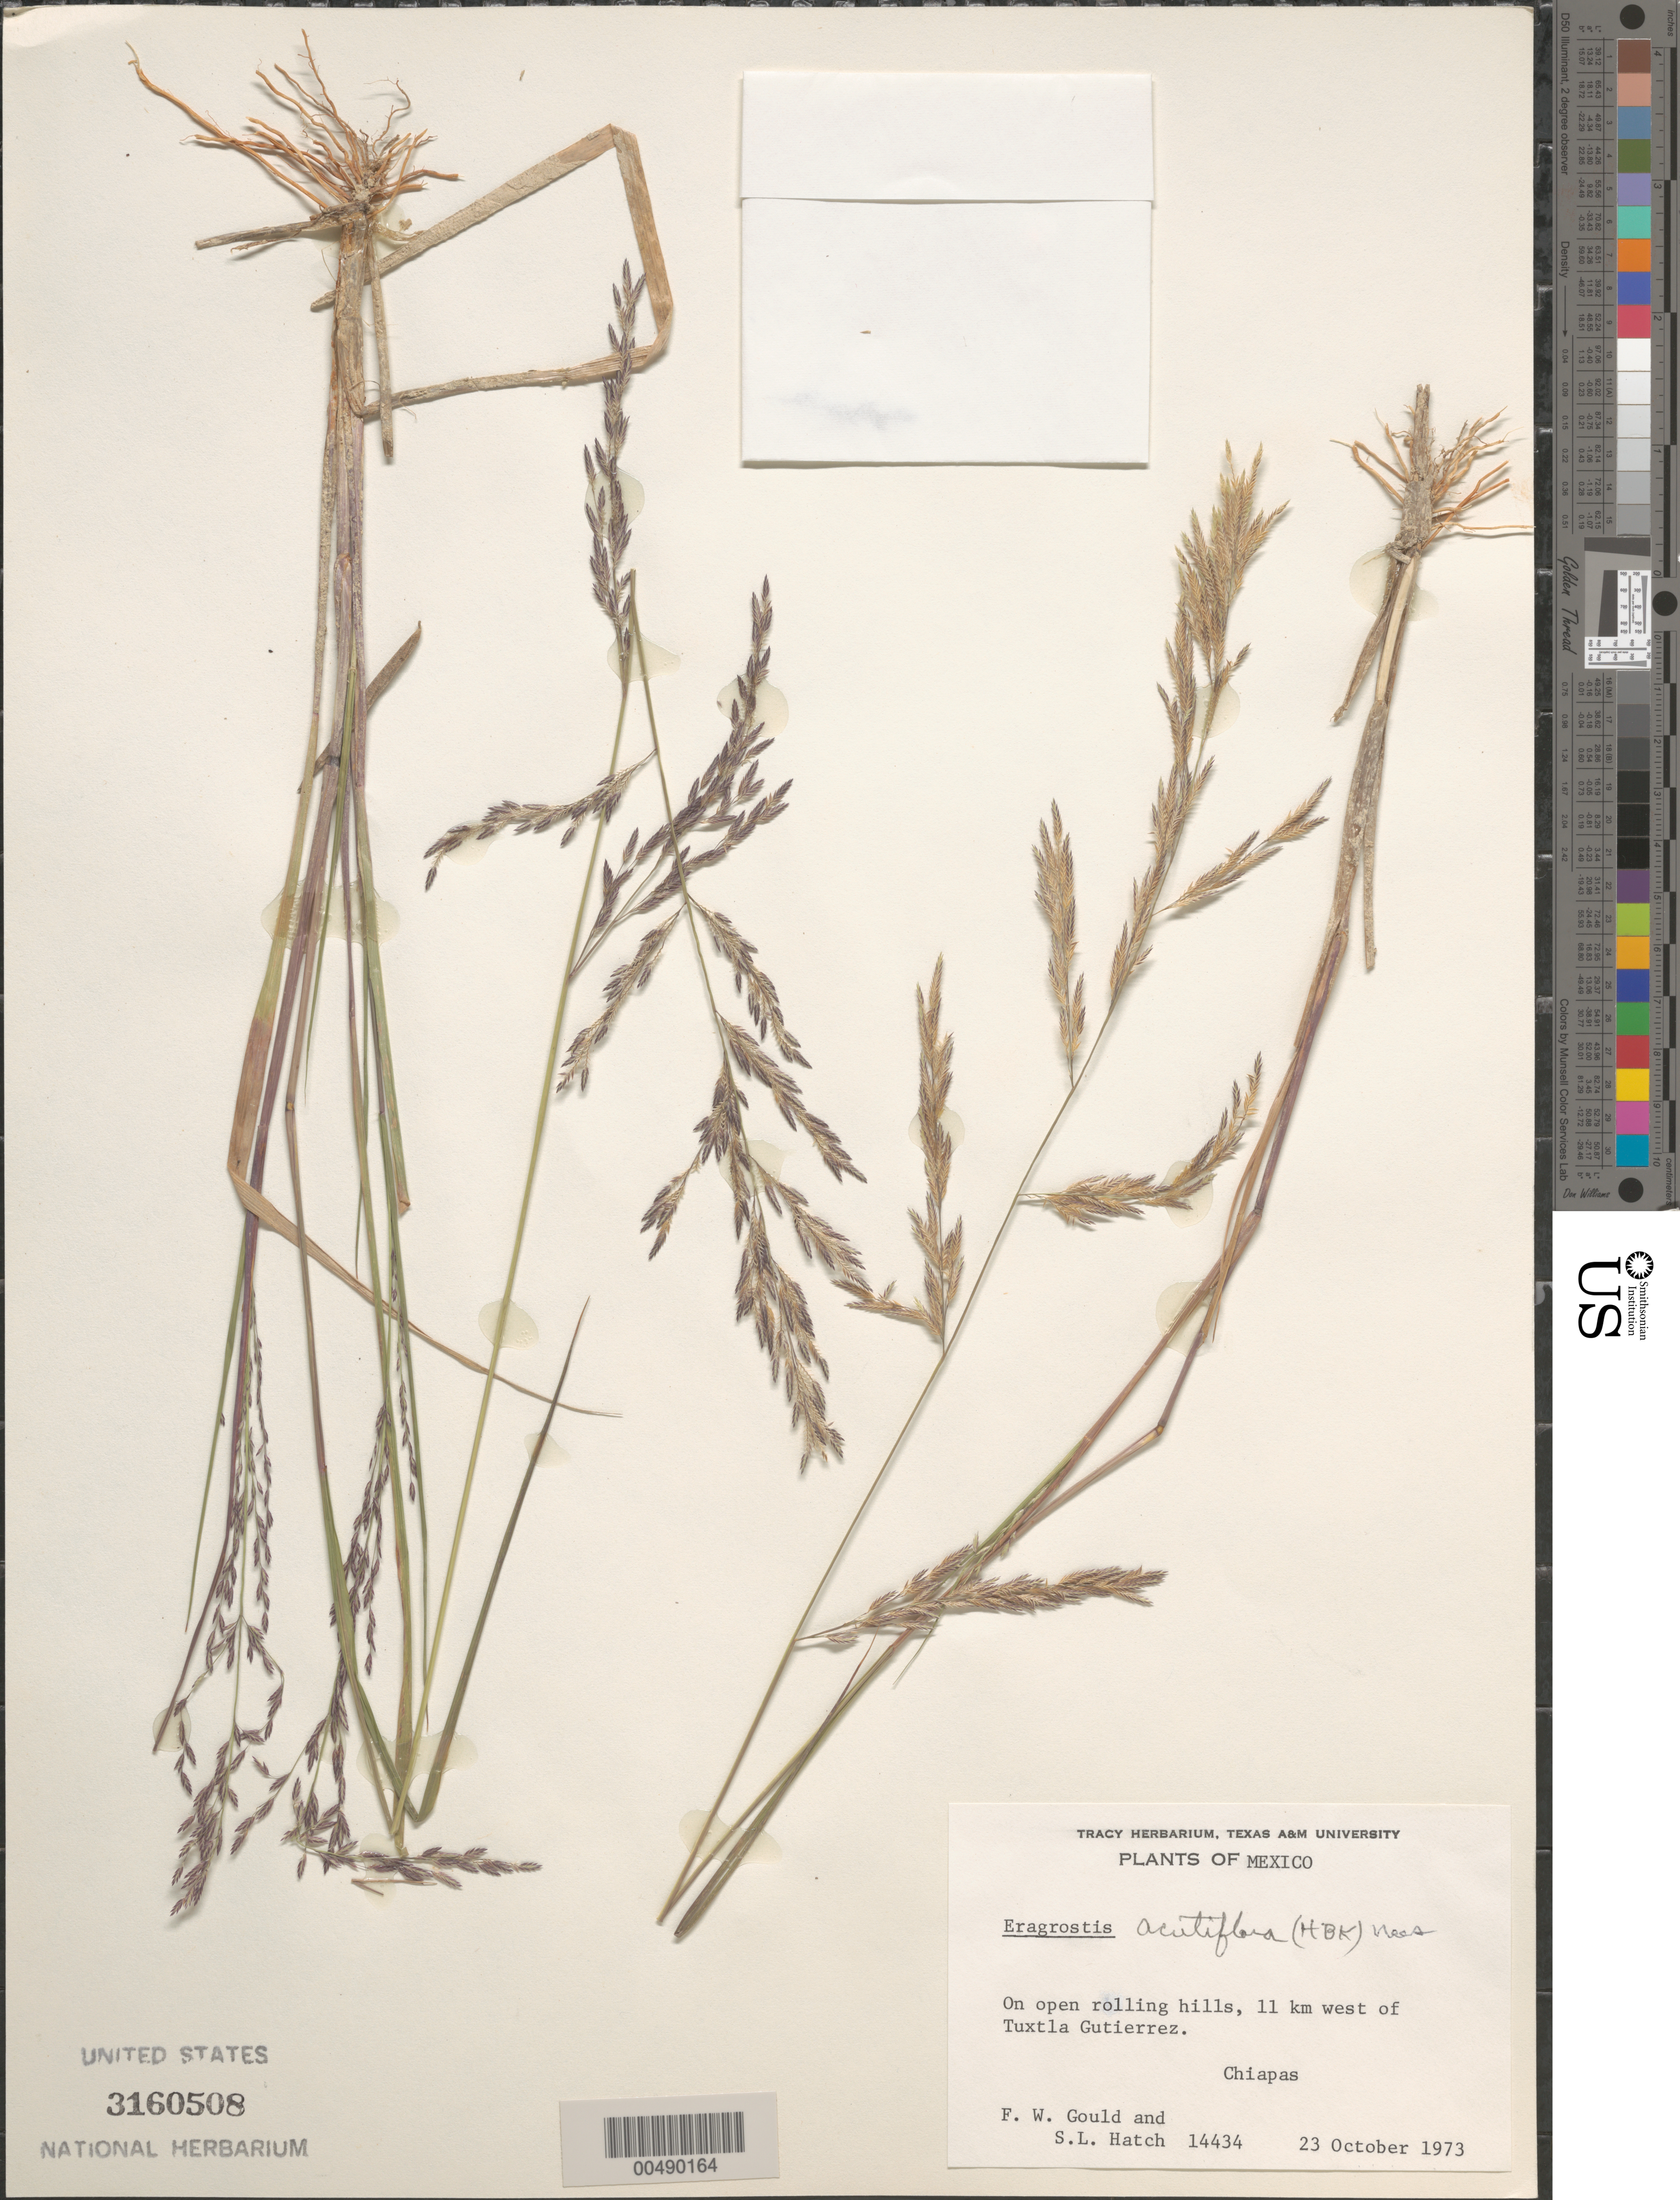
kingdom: Plantae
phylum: Tracheophyta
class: Liliopsida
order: Poales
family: Poaceae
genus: Eragrostis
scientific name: Eragrostis acutiflora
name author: (Kunth) Nees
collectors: F. W. Gould & S. Hatch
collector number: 14434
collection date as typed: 23 Oct 1973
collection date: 1973-10-23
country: Mexico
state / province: Chiapas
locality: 11 km W of Tuxtla Gutierrez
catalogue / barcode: US 3160508